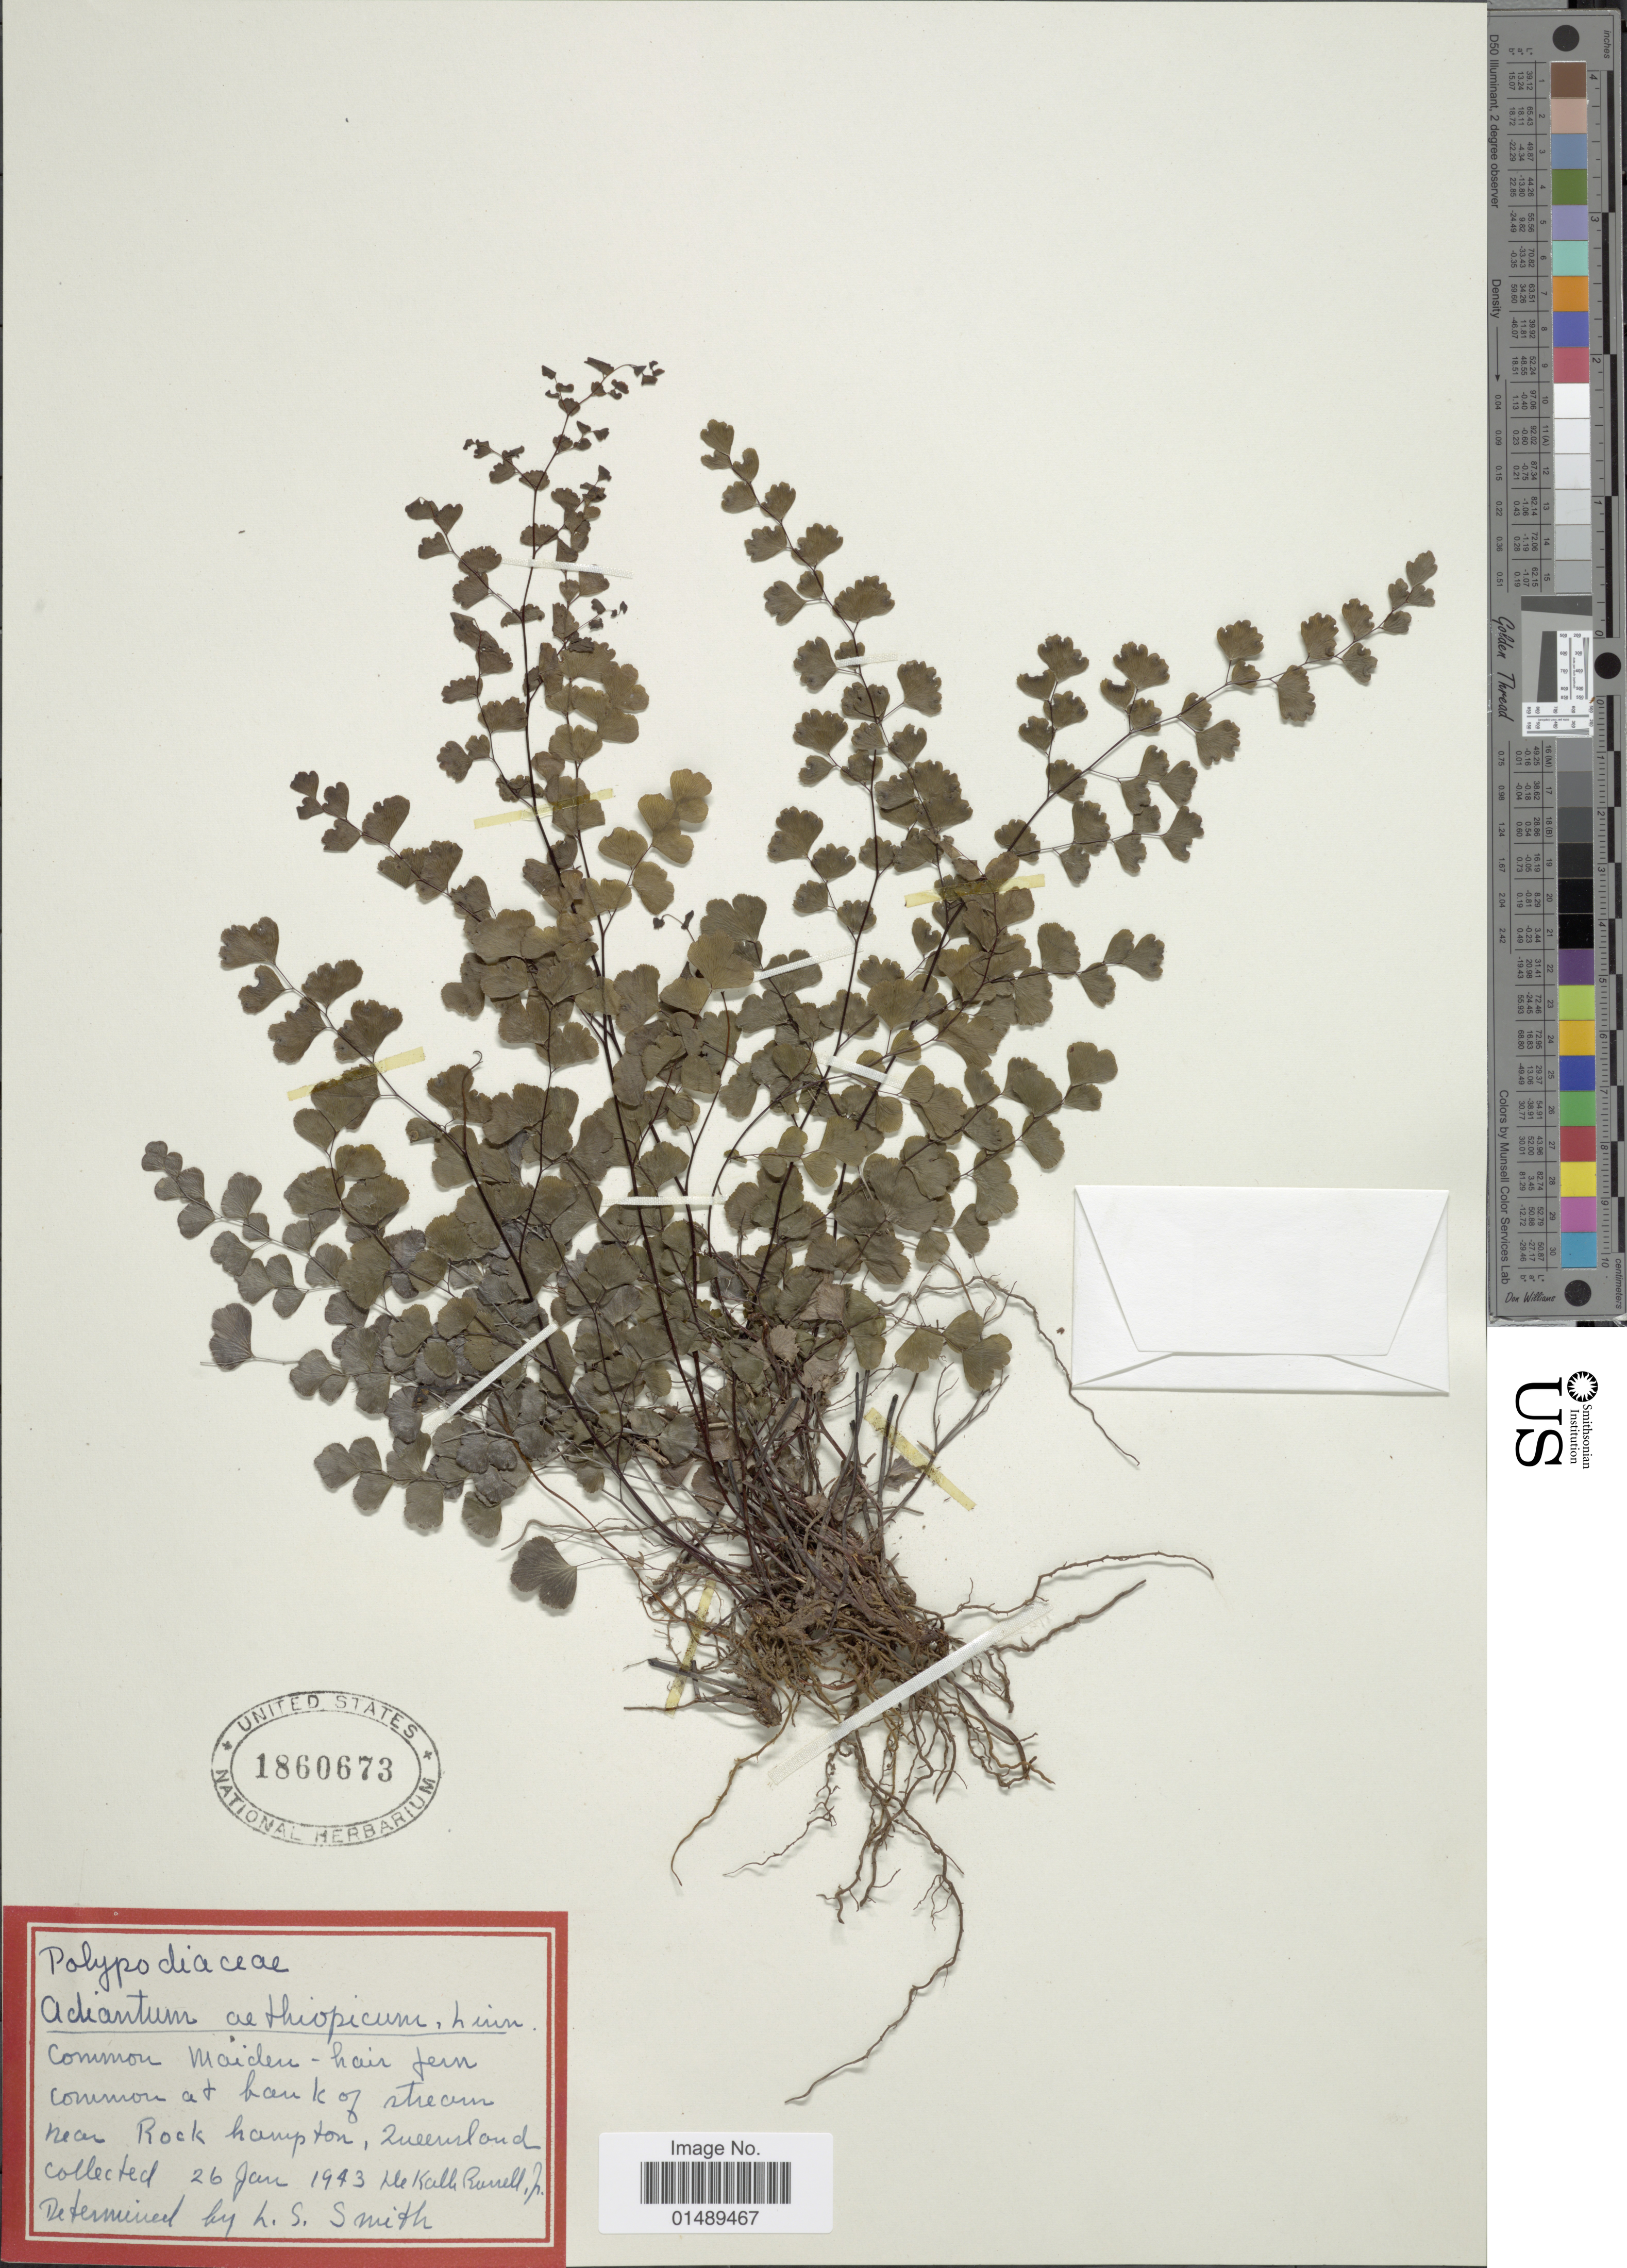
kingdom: Plantae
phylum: Tracheophyta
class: Polypodiopsida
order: Polypodiales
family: Pteridaceae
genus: Adiantum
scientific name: Adiantum aethiopicum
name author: L.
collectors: D. K. Russell Jr.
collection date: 1943-01-26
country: Australia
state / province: Queensland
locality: Near Rock Hampton, Queensland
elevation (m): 183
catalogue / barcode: US 1860673